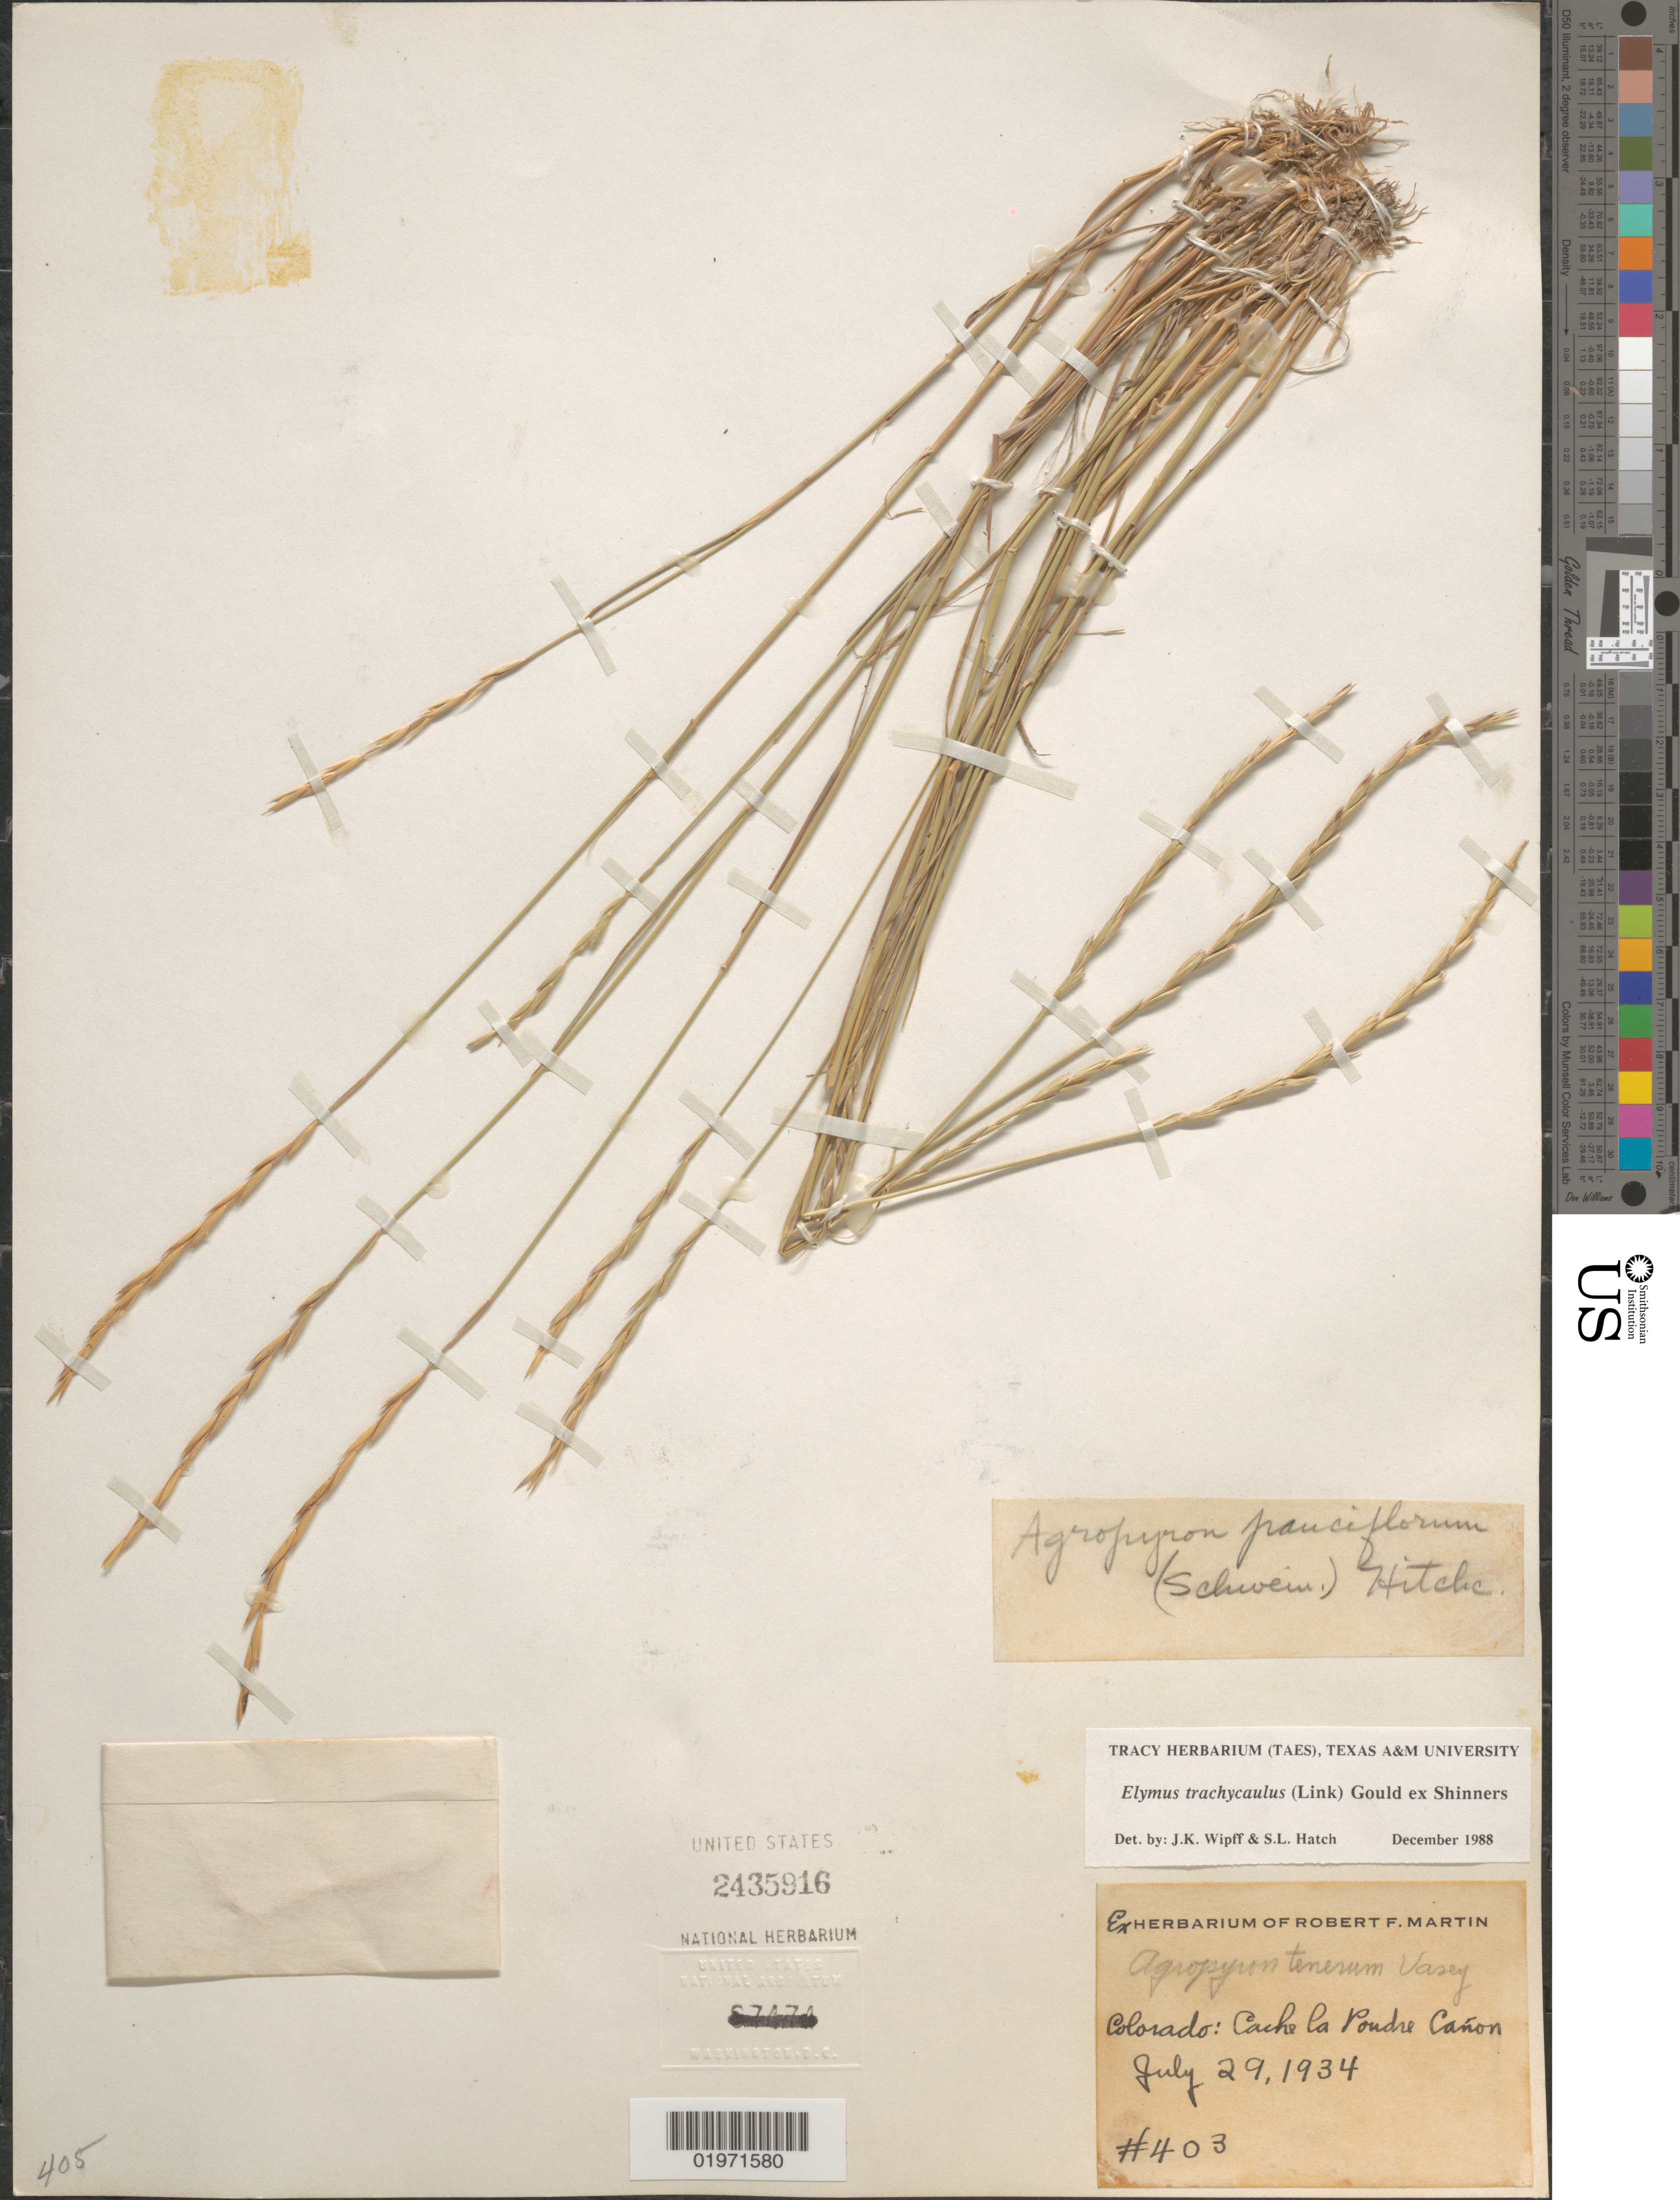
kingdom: Plantae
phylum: Tracheophyta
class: Liliopsida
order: Poales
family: Poaceae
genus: Elymus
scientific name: Elymus trachycaulus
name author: (Link) Gould ex Shinners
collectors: ex herb. Martin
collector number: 403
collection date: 1934-07-29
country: United States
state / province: Colorado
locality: Cache la Poudre Cañon.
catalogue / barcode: US 2435916